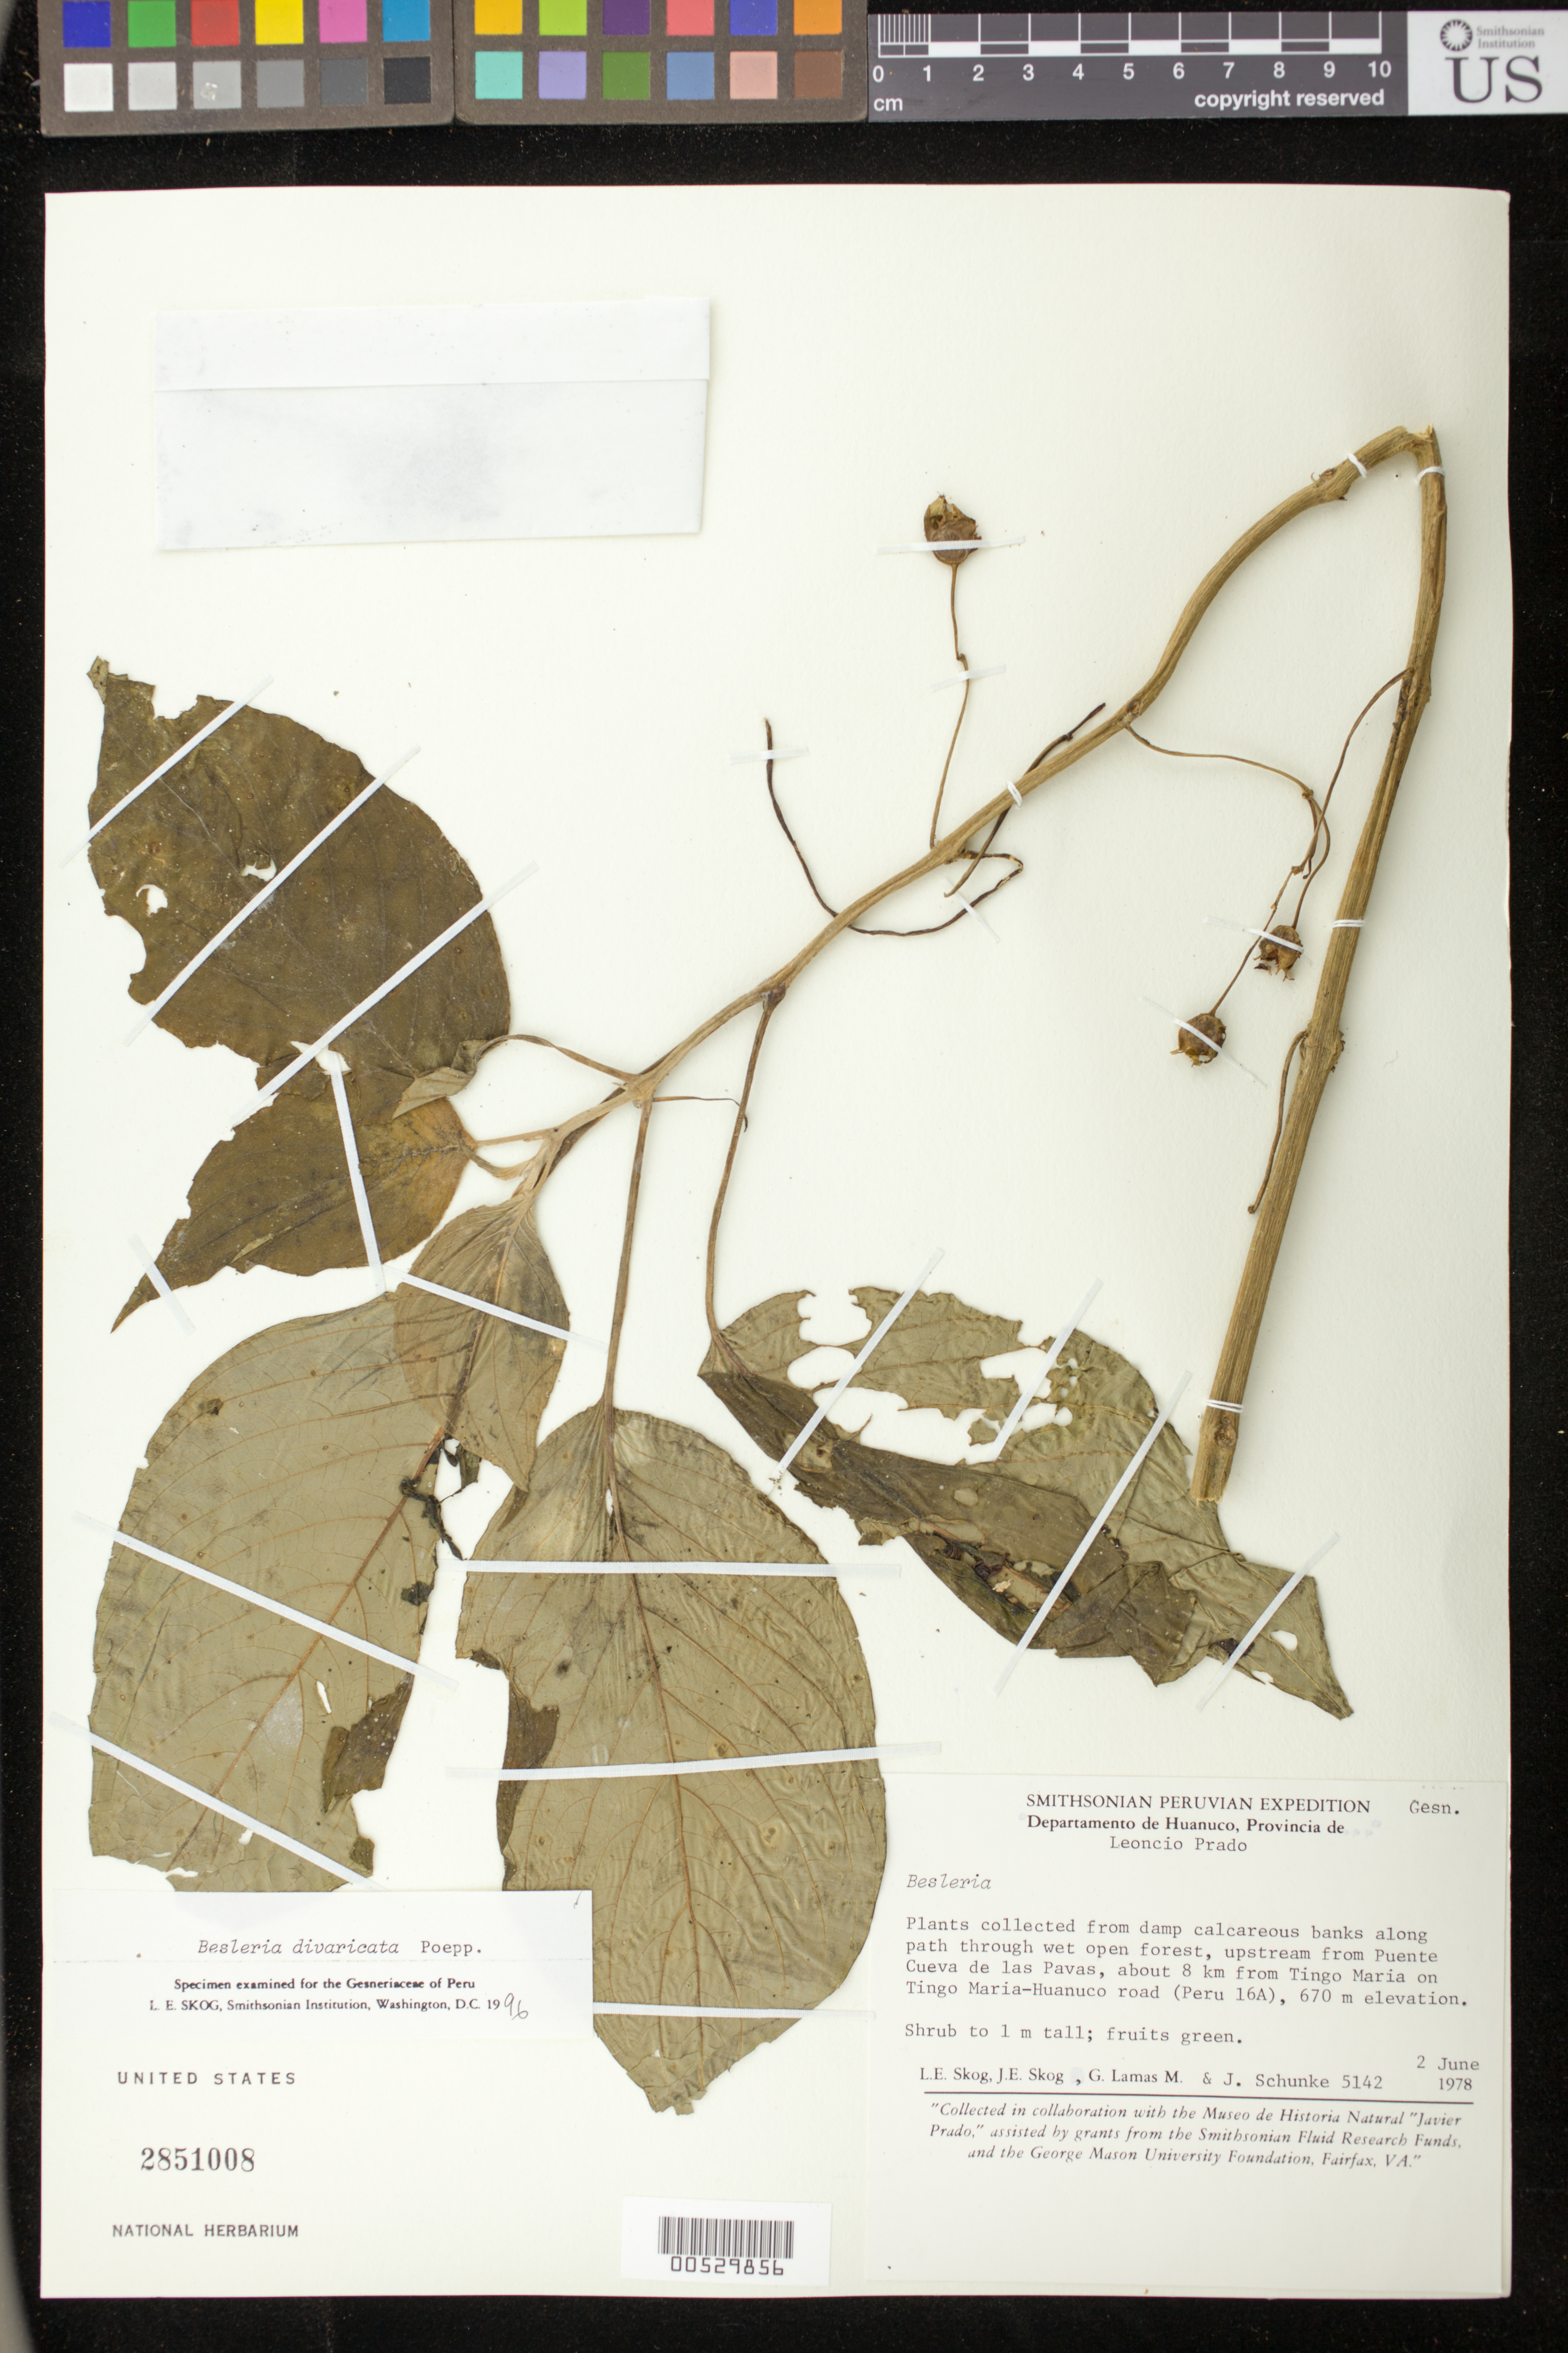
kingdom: Plantae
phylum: Tracheophyta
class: Magnoliopsida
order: Lamiales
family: Gesneriaceae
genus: Besleria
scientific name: Besleria divaricata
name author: Poepp.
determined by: Skog, Laurence E.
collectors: L. E. Skog, J. E. Skog, G. Lamas M. & J. Schunke Vigo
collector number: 5142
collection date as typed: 02 Jun 1978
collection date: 1978-06-02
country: Peru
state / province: Huánuco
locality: Prov. Leoncio Prado, upstream from Puente Cueva de las Pavas, about 8 km from Tingo Maria on Tingo Maria - Huanuco road (Peru 16A)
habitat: Damp calcareous banks along path through wet open forest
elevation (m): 670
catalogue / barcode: US 2851008